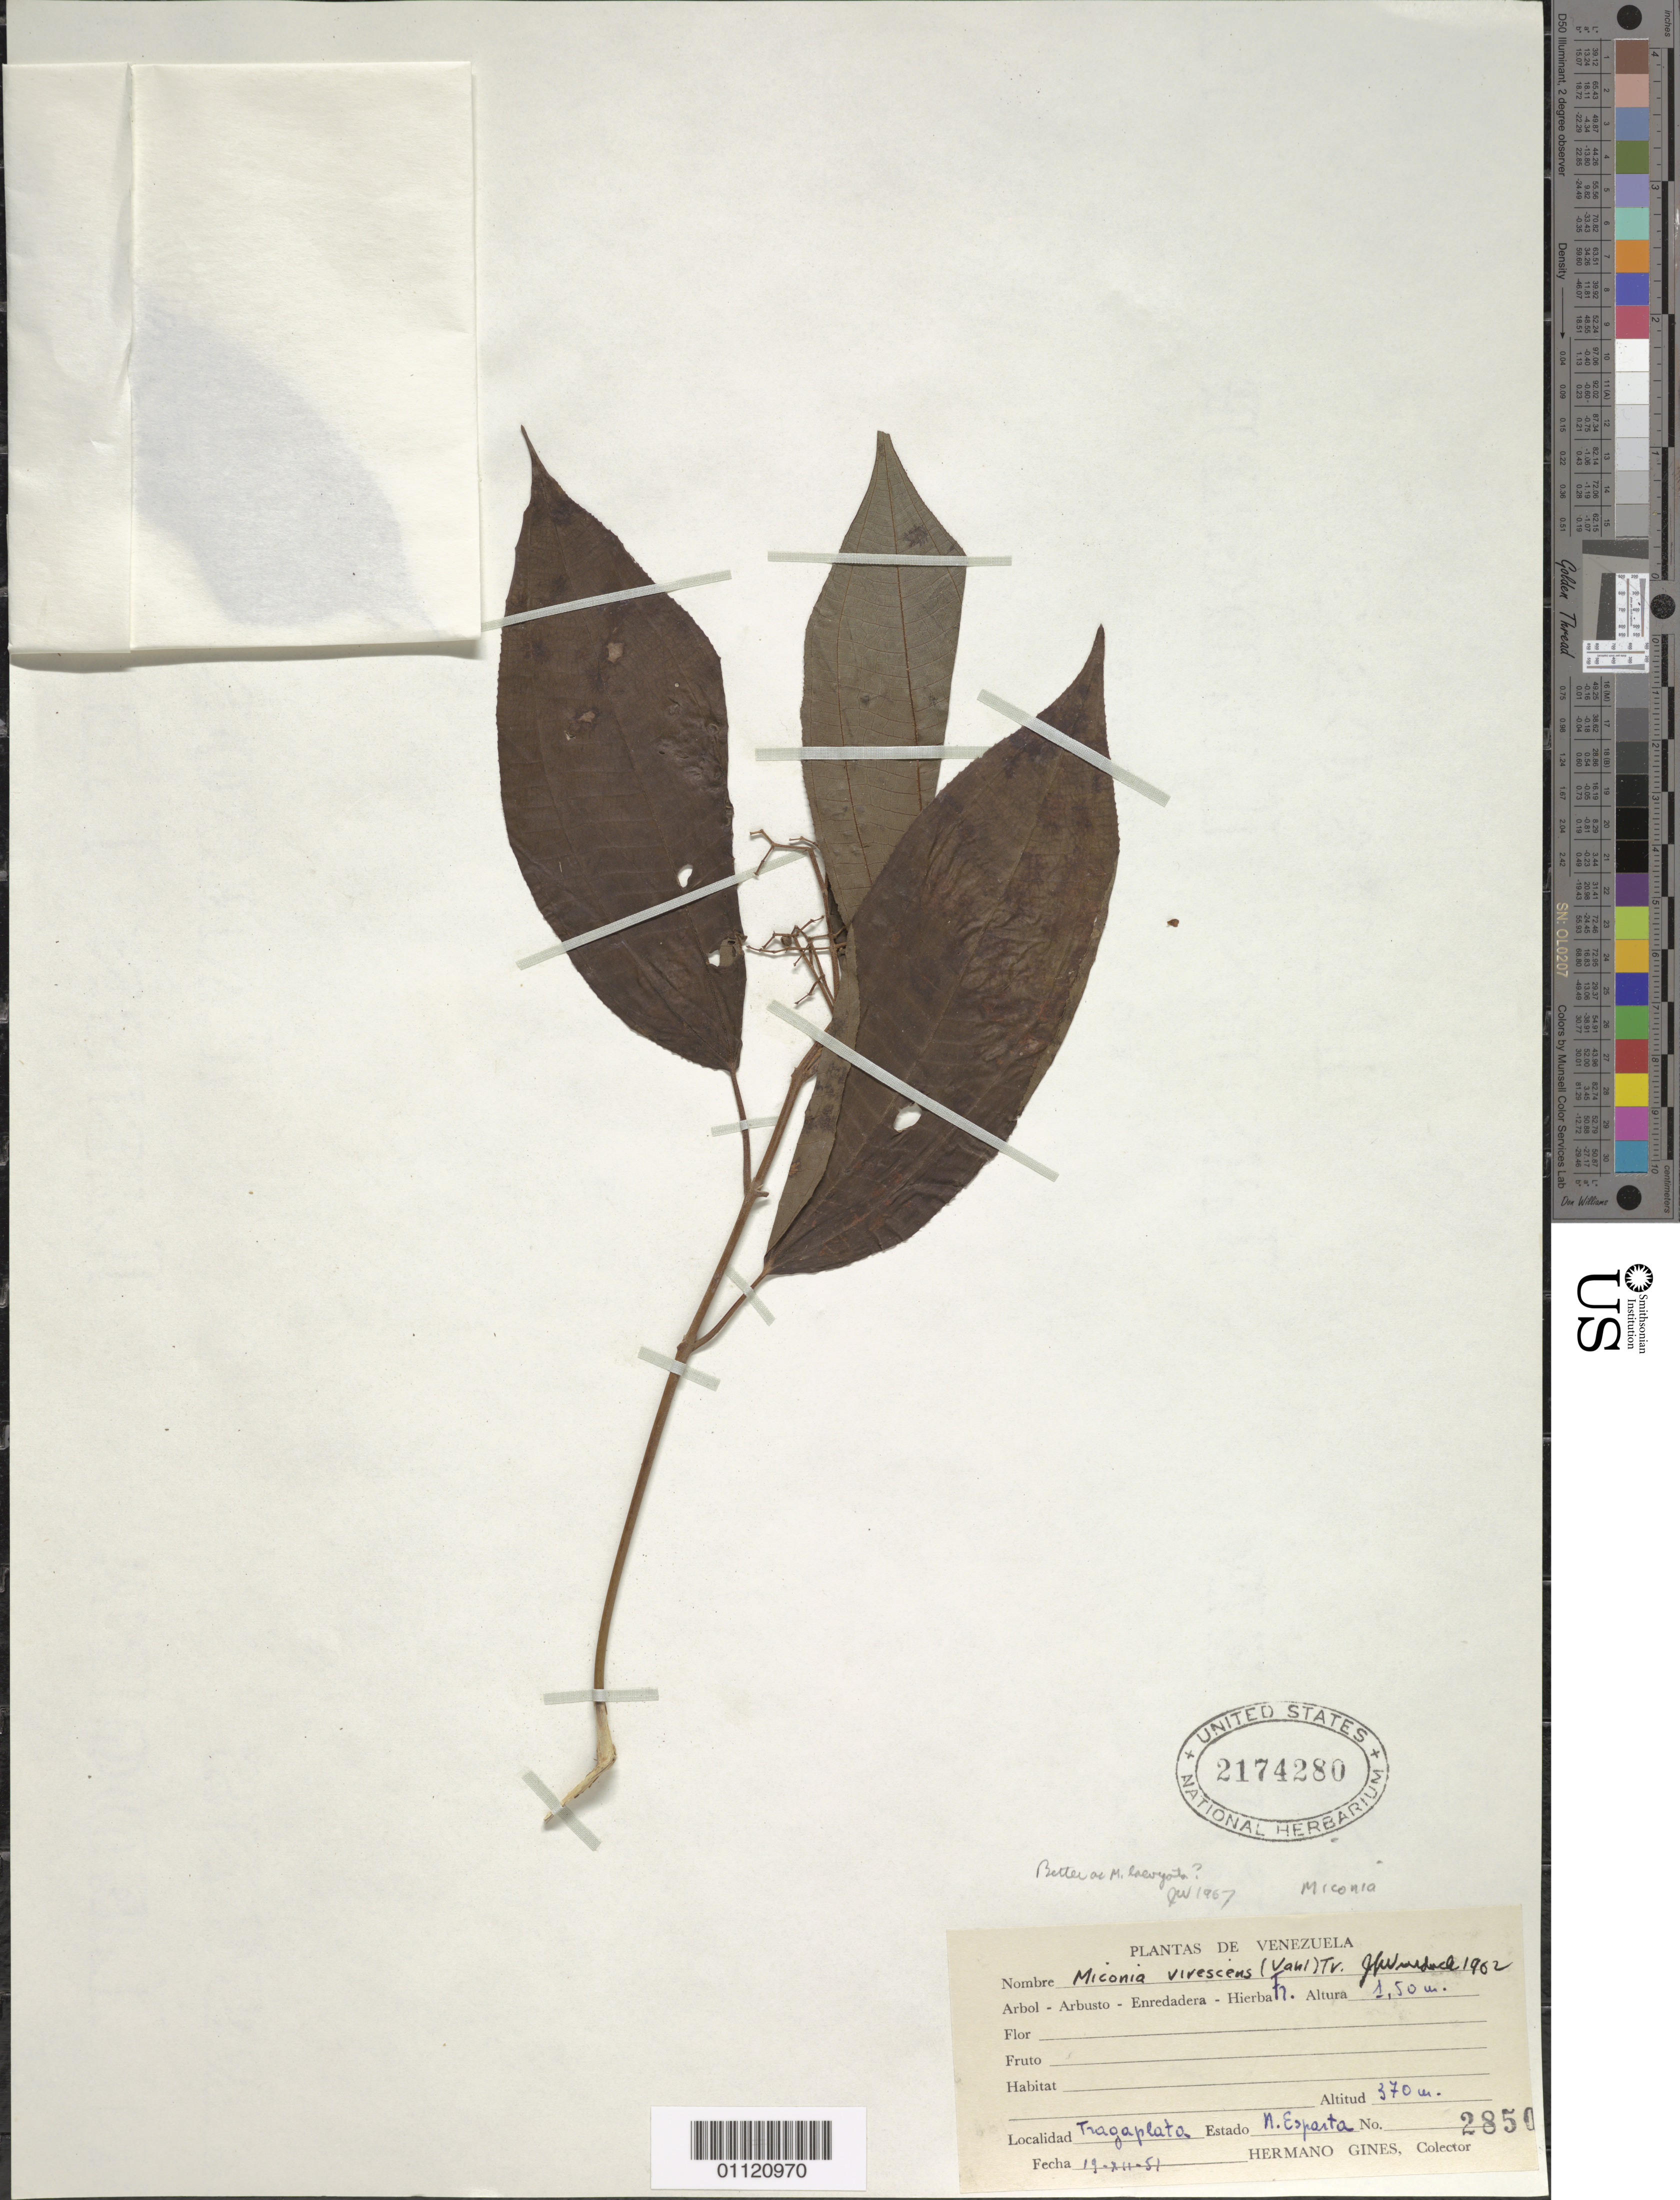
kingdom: Plantae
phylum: Tracheophyta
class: Magnoliopsida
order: Myrtales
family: Melastomataceae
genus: Miconia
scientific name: Miconia laevigata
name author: (L.) D. Don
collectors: Bro. Gines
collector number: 2850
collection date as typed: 19 Dec 1951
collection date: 1951-12-19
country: Venezuela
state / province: Nueva Esparta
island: Margarita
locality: Tragaplata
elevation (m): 370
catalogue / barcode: US 2174280